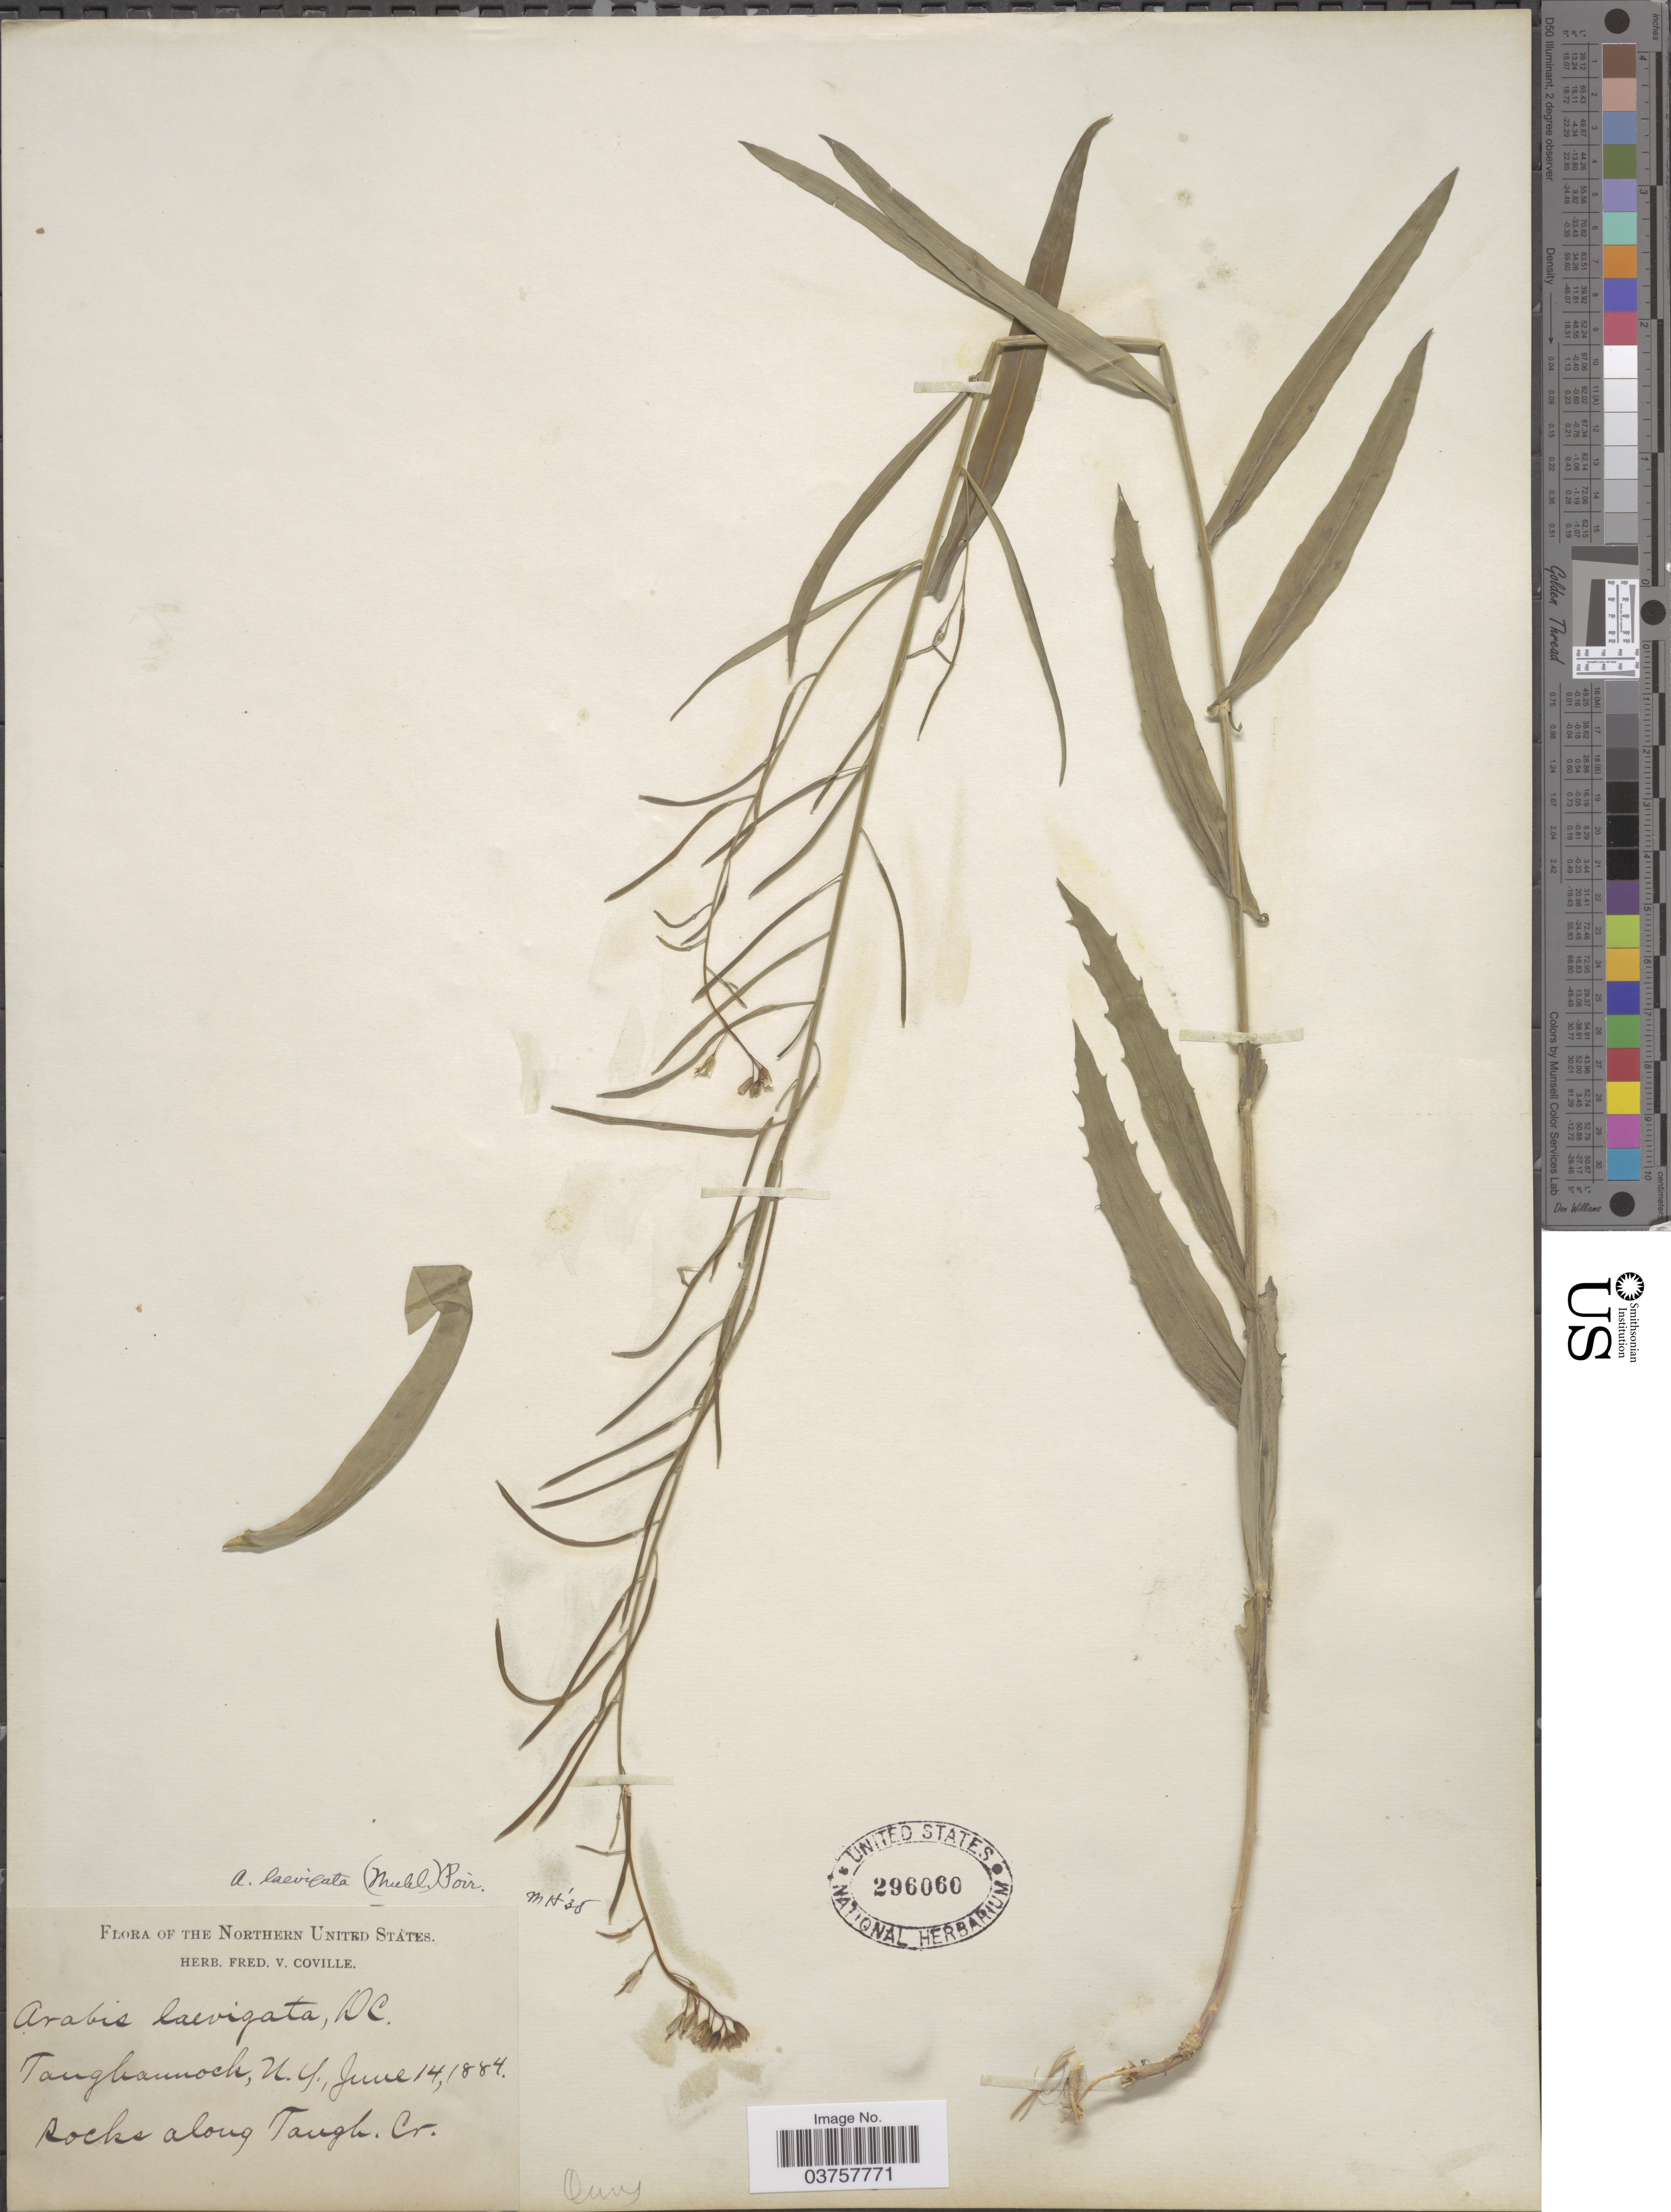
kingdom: Plantae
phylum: Tracheophyta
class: Magnoliopsida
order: Brassicales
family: Brassicaceae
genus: Arabis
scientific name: Arabis laevigata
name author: (Muhl. ex Willd.) Poir.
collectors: ex herb. Fred. V. Coville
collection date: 1884-06-14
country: United States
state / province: New York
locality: The Northern United States. Taughannock. Rocks along Taugh. Cr.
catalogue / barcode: US 296060